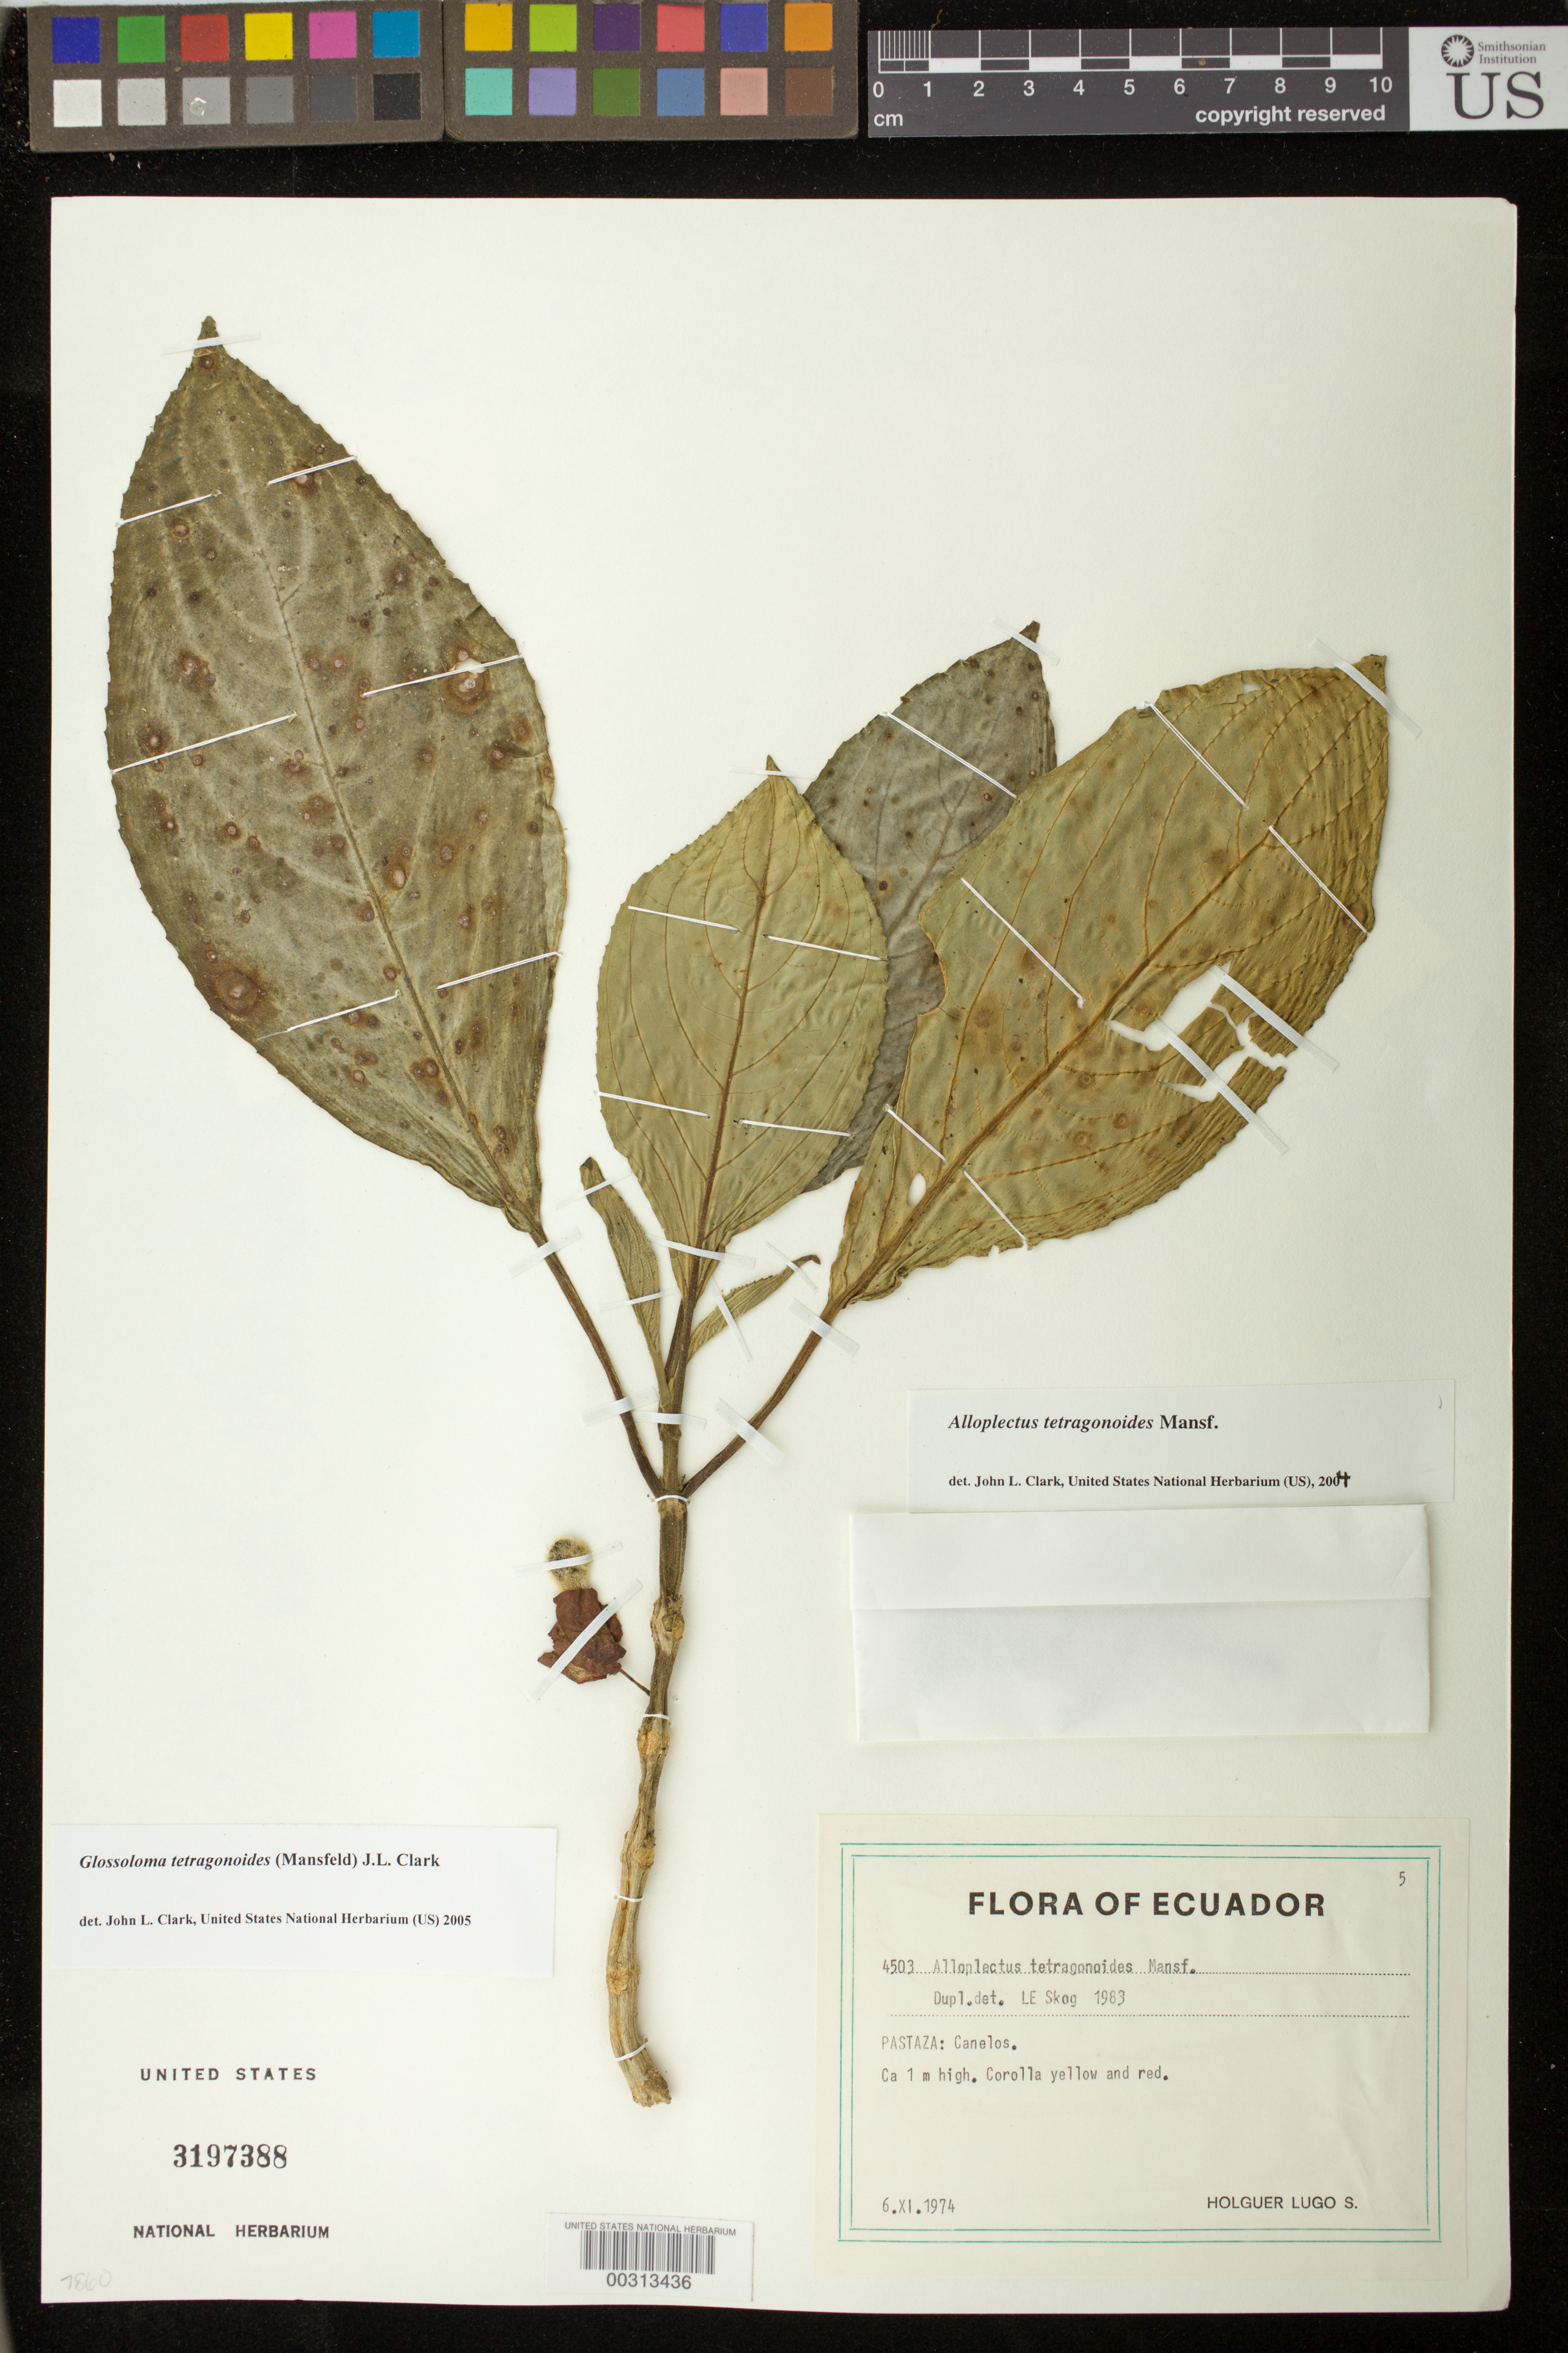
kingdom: Plantae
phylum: Tracheophyta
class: Magnoliopsida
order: Lamiales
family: Gesneriaceae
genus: Glossoloma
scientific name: Glossoloma tetragonoides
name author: (Mansf.) J.L. Clark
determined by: Skog, Laurence E.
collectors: H. Lugo S.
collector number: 4503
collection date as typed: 06 Nov 1974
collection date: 1974-11-06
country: Ecuador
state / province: Pastaza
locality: Canelos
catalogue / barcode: US 3197388